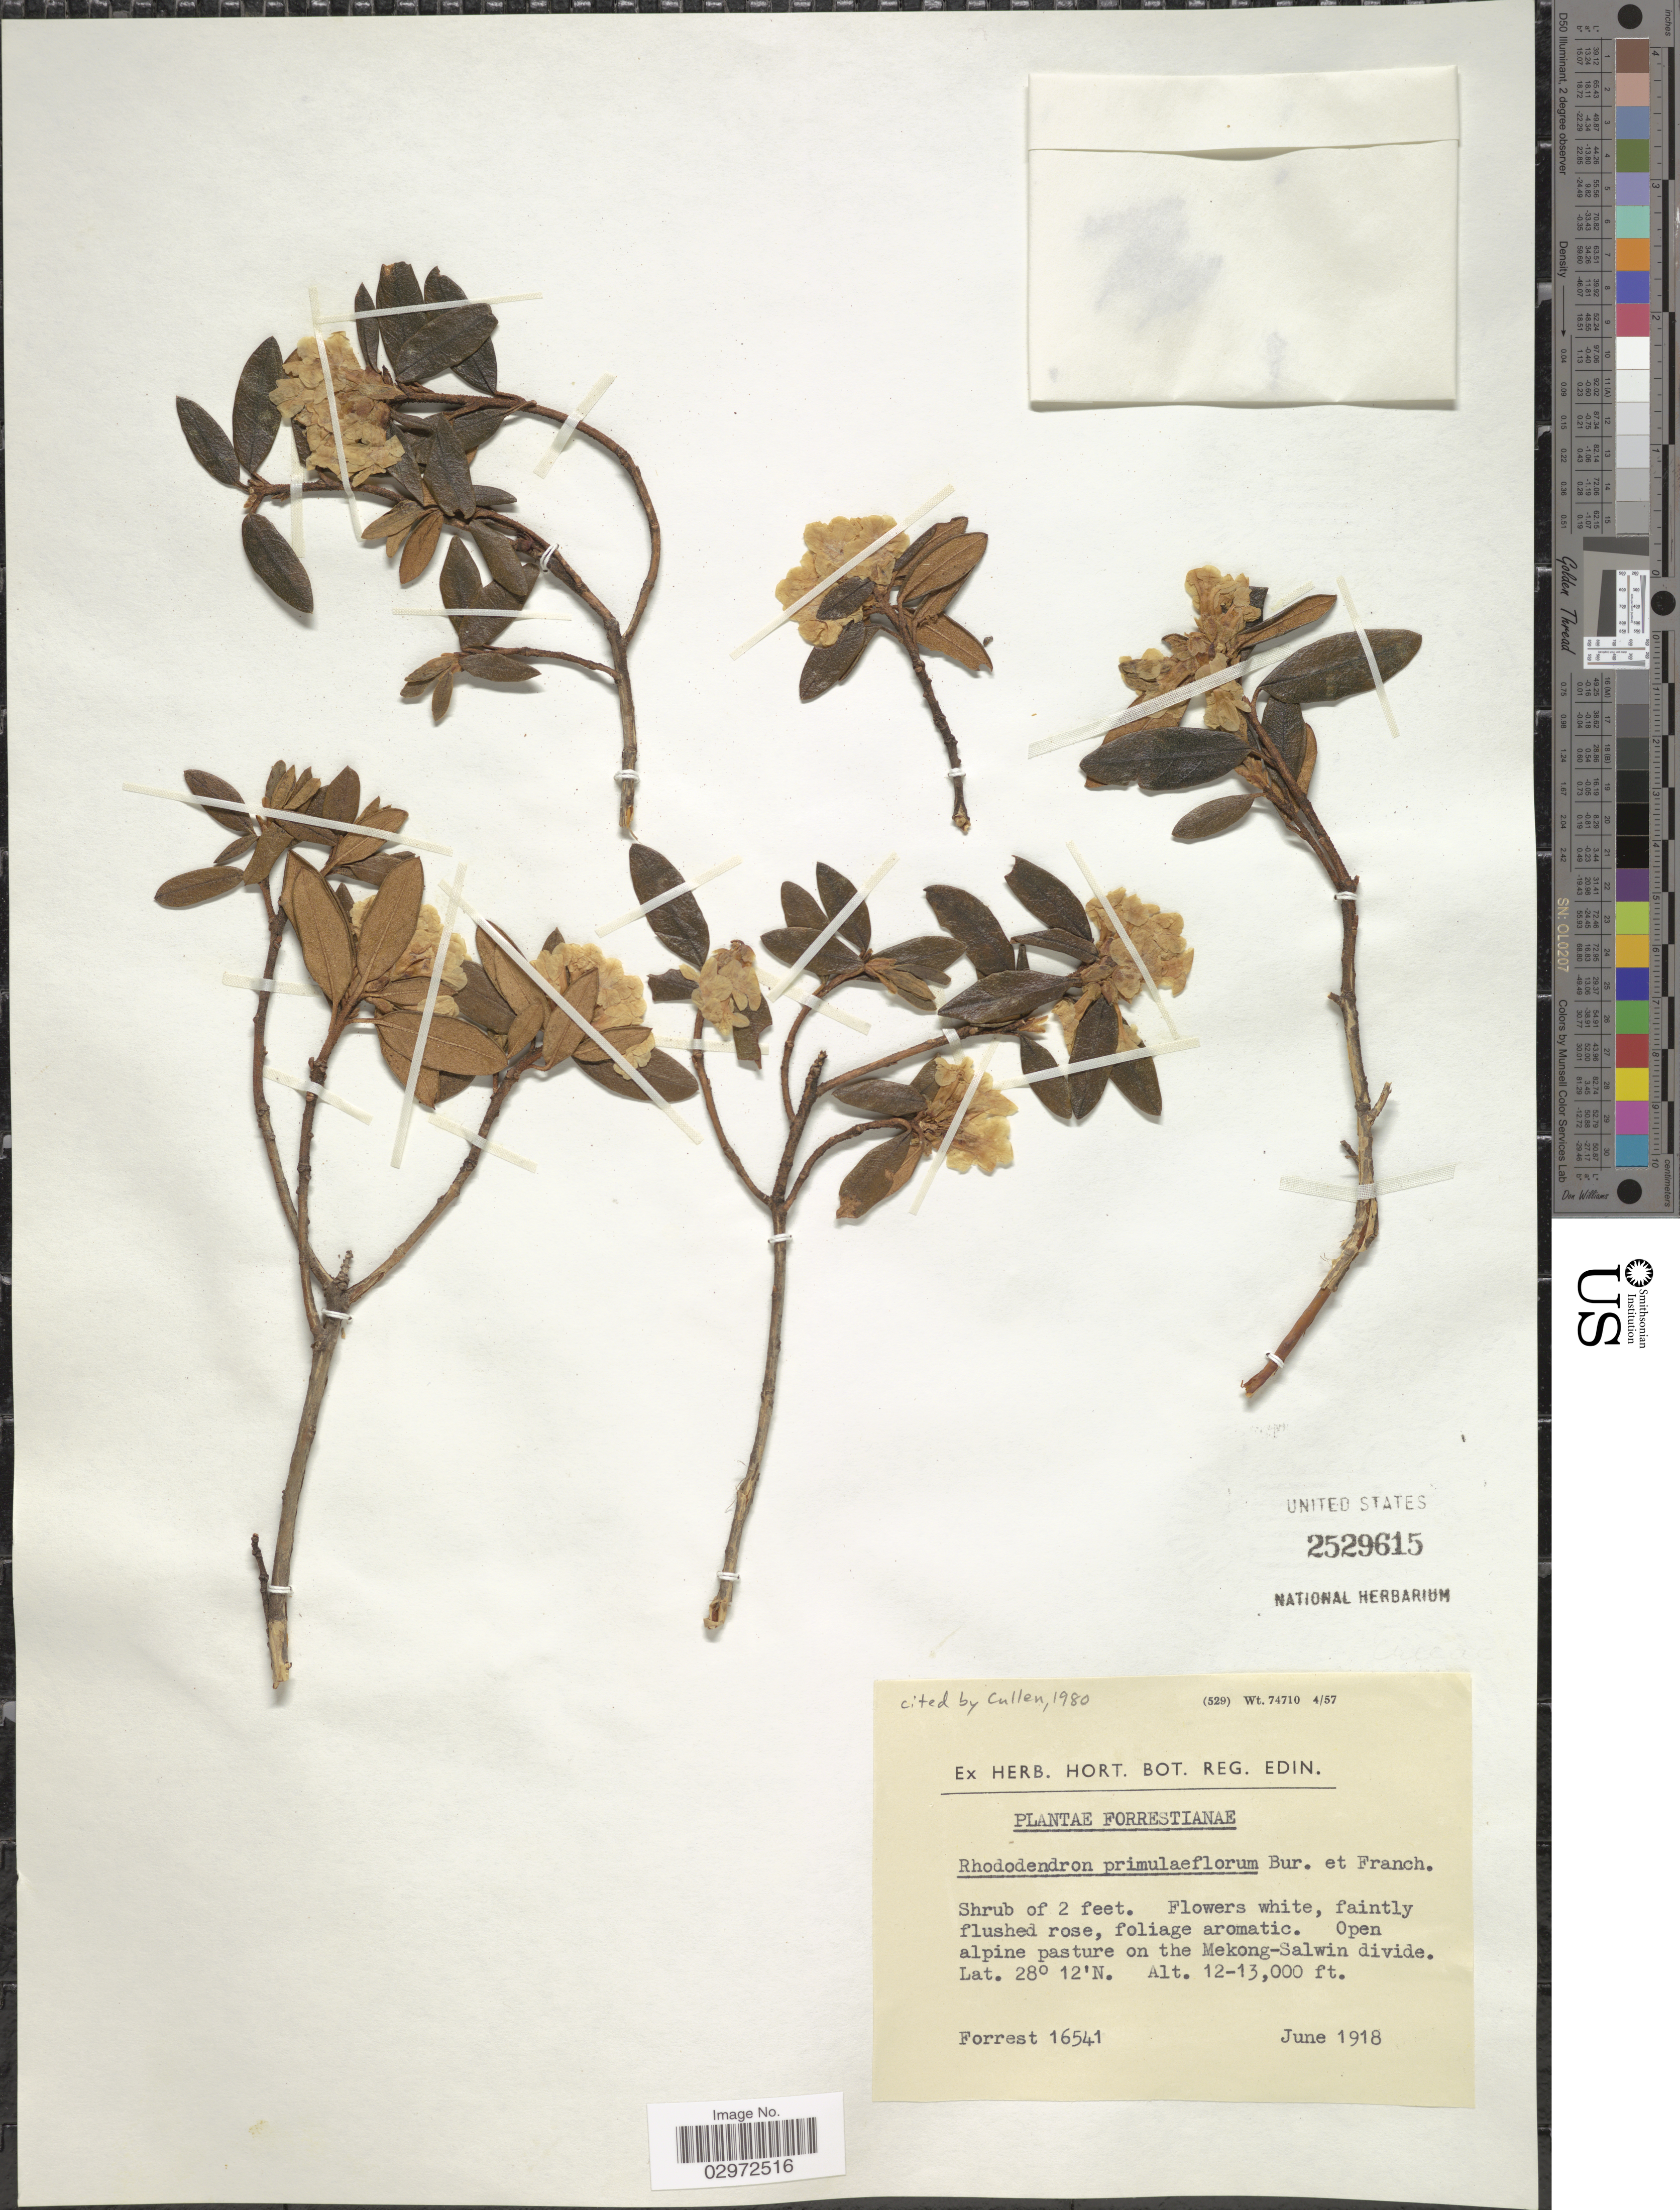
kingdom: Plantae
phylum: Tracheophyta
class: Magnoliopsida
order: Ericales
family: Ericaceae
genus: Rhododendron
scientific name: Rhododendron primuliflorum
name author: É. Bureau & Franch.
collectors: -. Forrest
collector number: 16541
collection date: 1918-06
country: China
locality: Open alpine pasture on the Mekong-Salwin divide.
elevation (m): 3658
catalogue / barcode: US 2529615